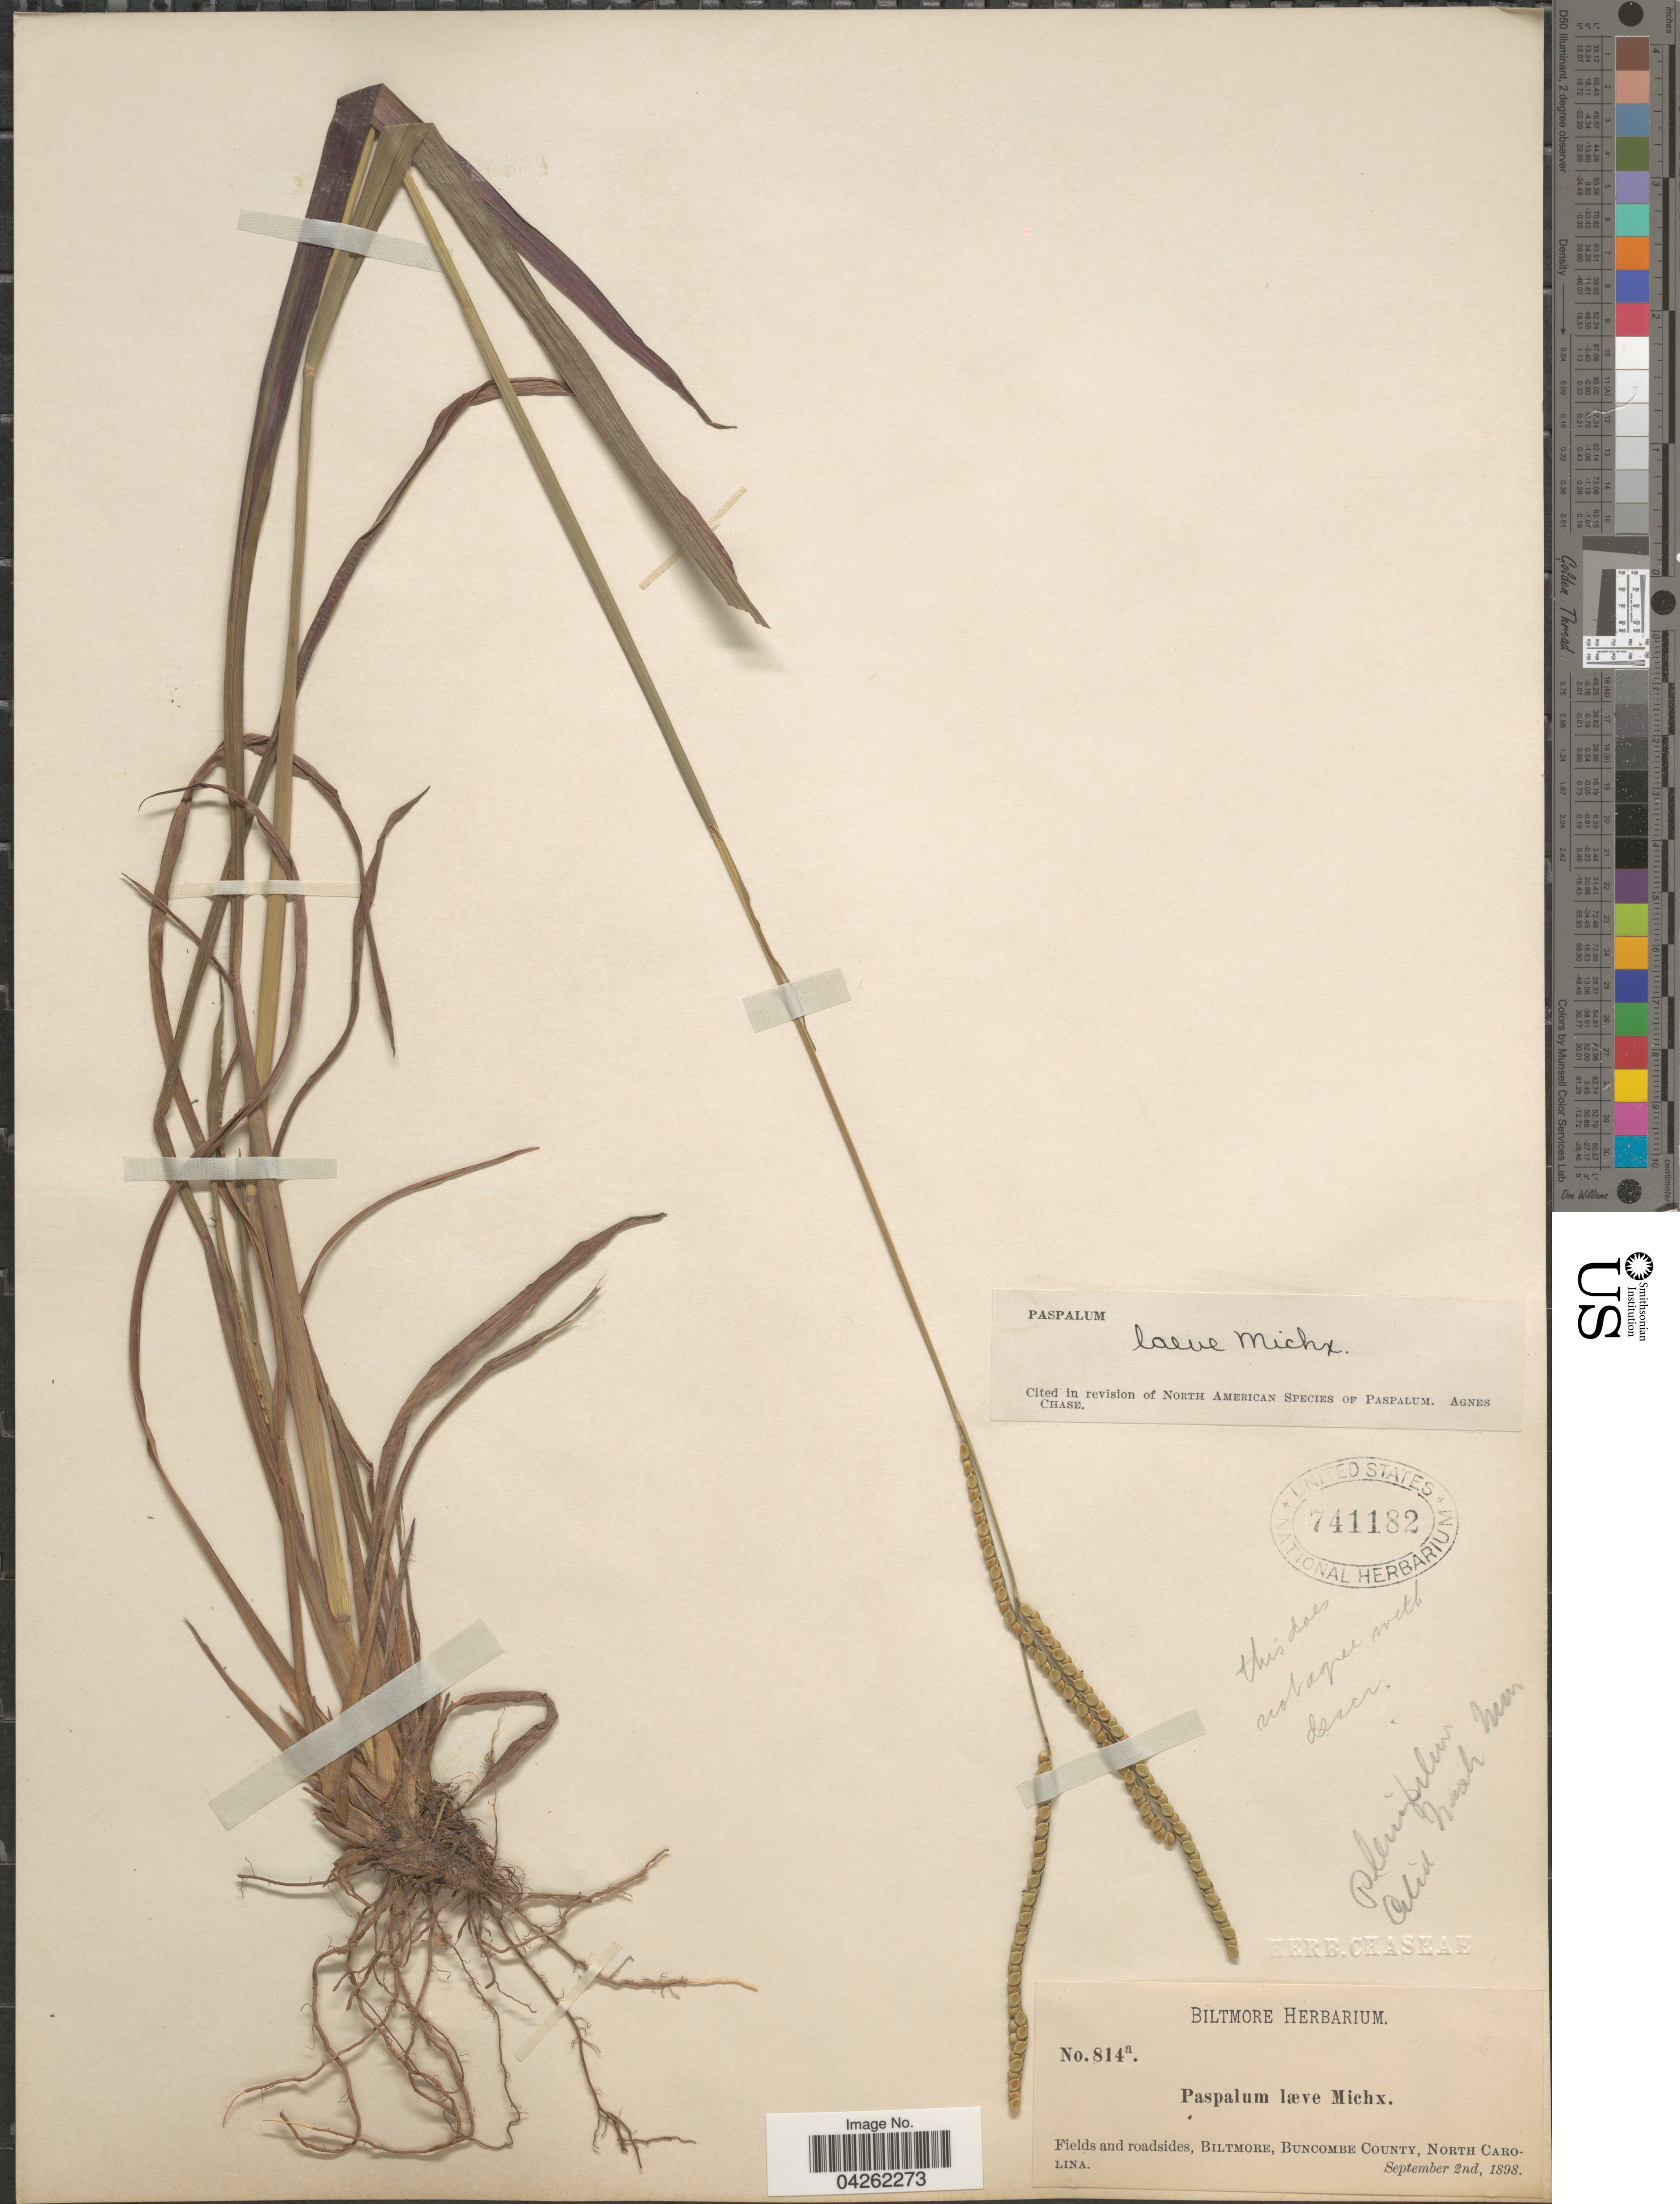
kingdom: Plantae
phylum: Tracheophyta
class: Liliopsida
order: Poales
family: Poaceae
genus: Paspalum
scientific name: Paspalum laeve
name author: Michx.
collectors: ex herb. Biltmore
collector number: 814a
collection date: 1898-09-02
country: United States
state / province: North Carolina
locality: Fields and roadsides, Biltmore, Buncombe County.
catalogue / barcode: US 741182